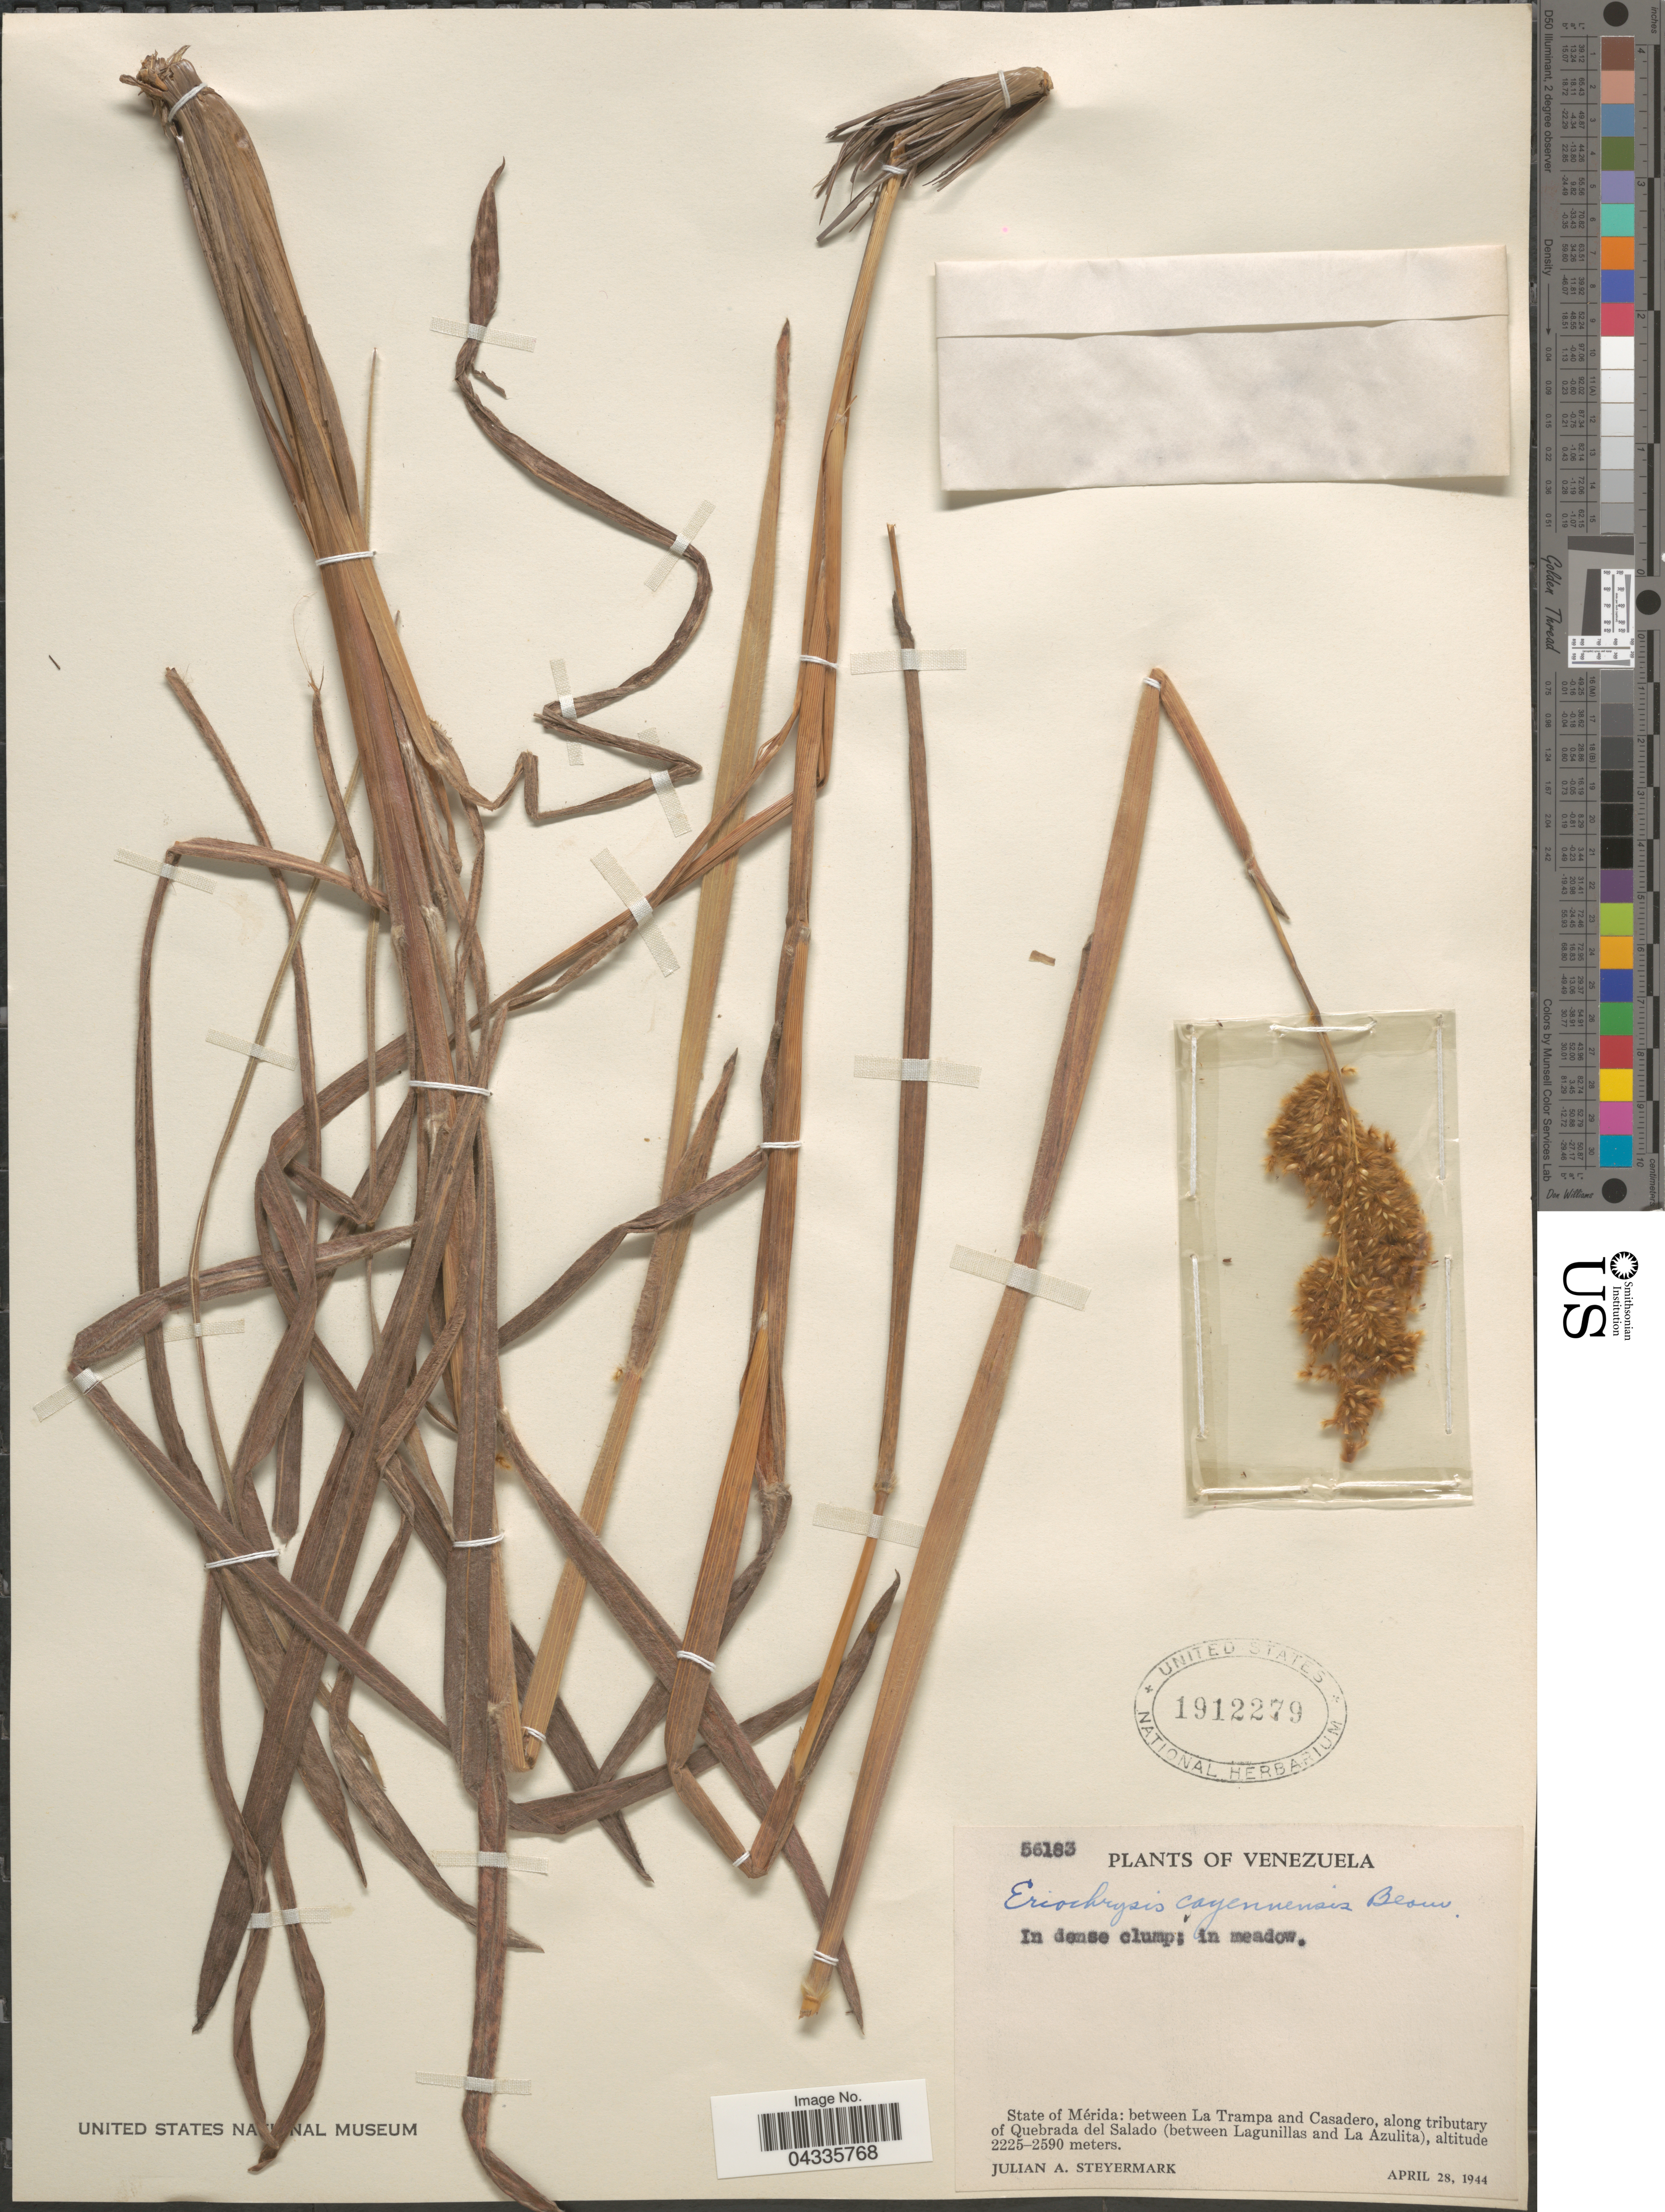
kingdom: Plantae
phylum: Tracheophyta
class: Liliopsida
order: Poales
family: Poaceae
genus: Eriochrysis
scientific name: Eriochrysis cayennensis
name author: P. Beauv.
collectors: J. Steyermark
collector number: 56183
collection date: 1944-04-28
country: Venezuela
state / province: Merida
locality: Between Trampa and Casadero, along tributary of Quebrada del Salado (between Lagunillas and La Azulita)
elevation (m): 2225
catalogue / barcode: US 1912279